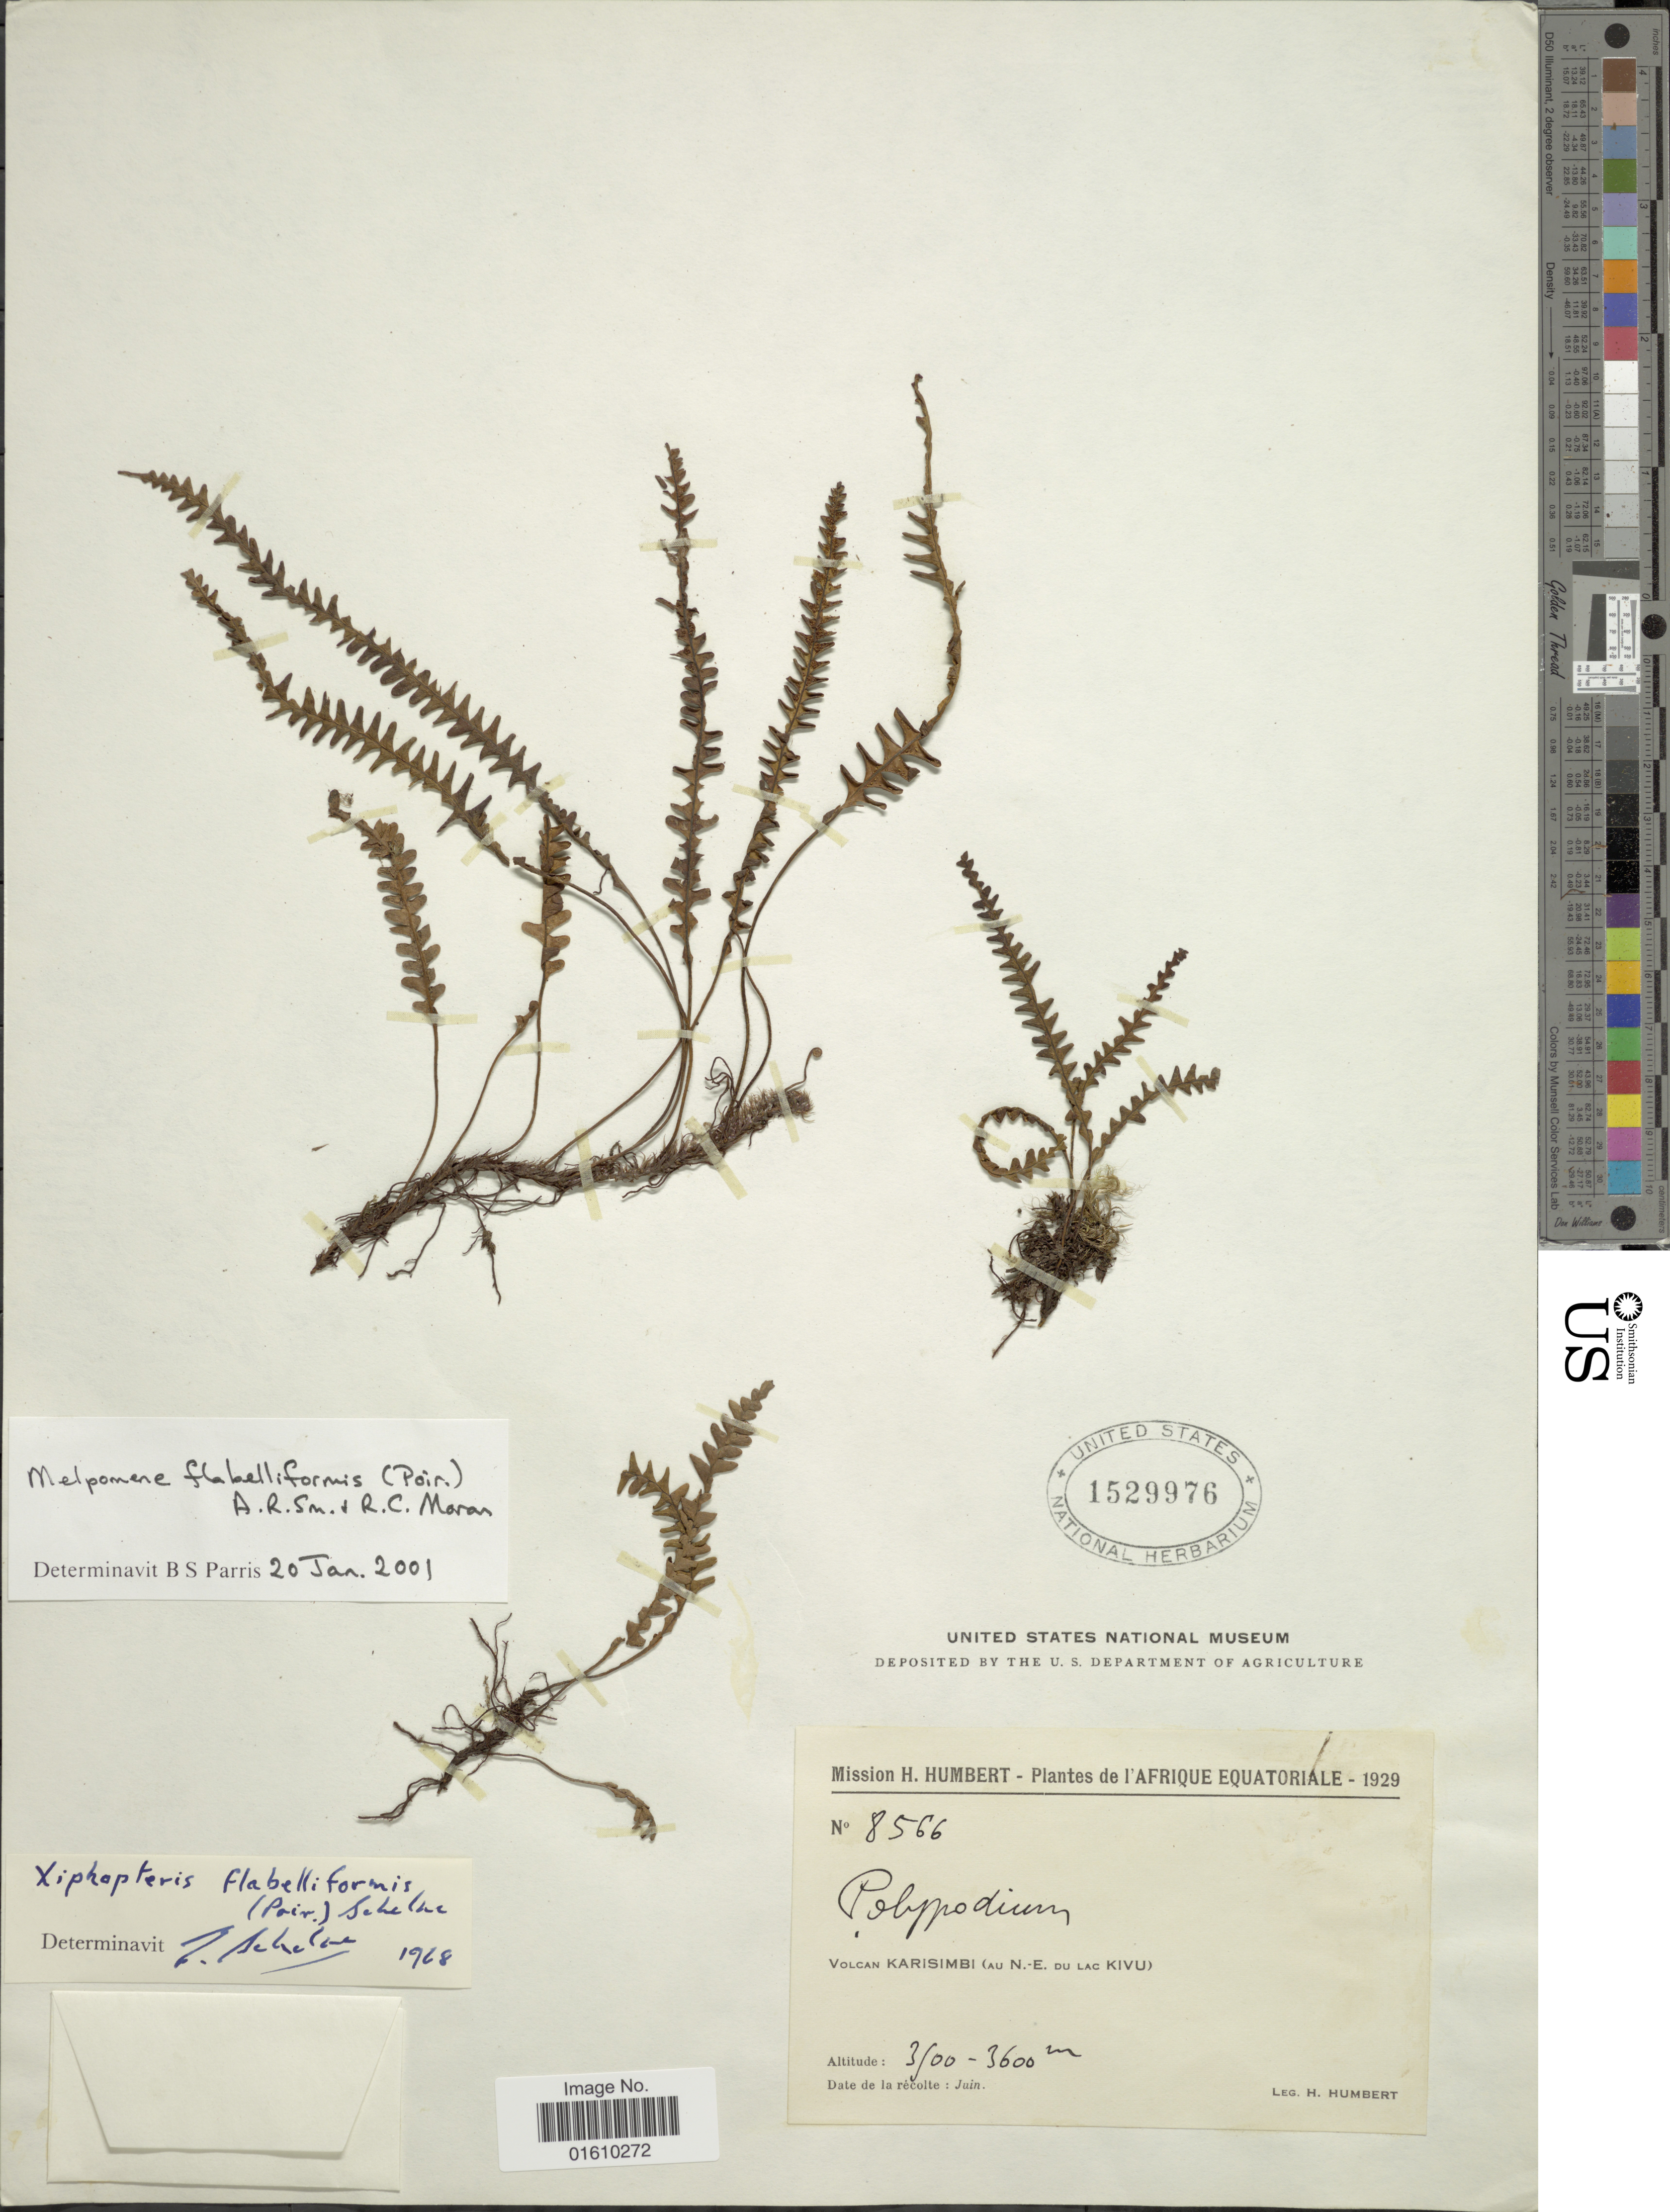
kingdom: Plantae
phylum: Tracheophyta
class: Polypodiopsida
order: Polypodiales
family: Polypodiaceae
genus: Melpomene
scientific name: Melpomene flabelliformis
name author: (Poir.) A.R. Sm. & R.C. Moran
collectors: H. Humbert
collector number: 8566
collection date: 1929-06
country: Congo, Democratic Republic of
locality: Volcan Karisimbi (au N.-E. du lac Kivu), l'Afrique Equatoriale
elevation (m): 3500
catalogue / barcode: US 1529976